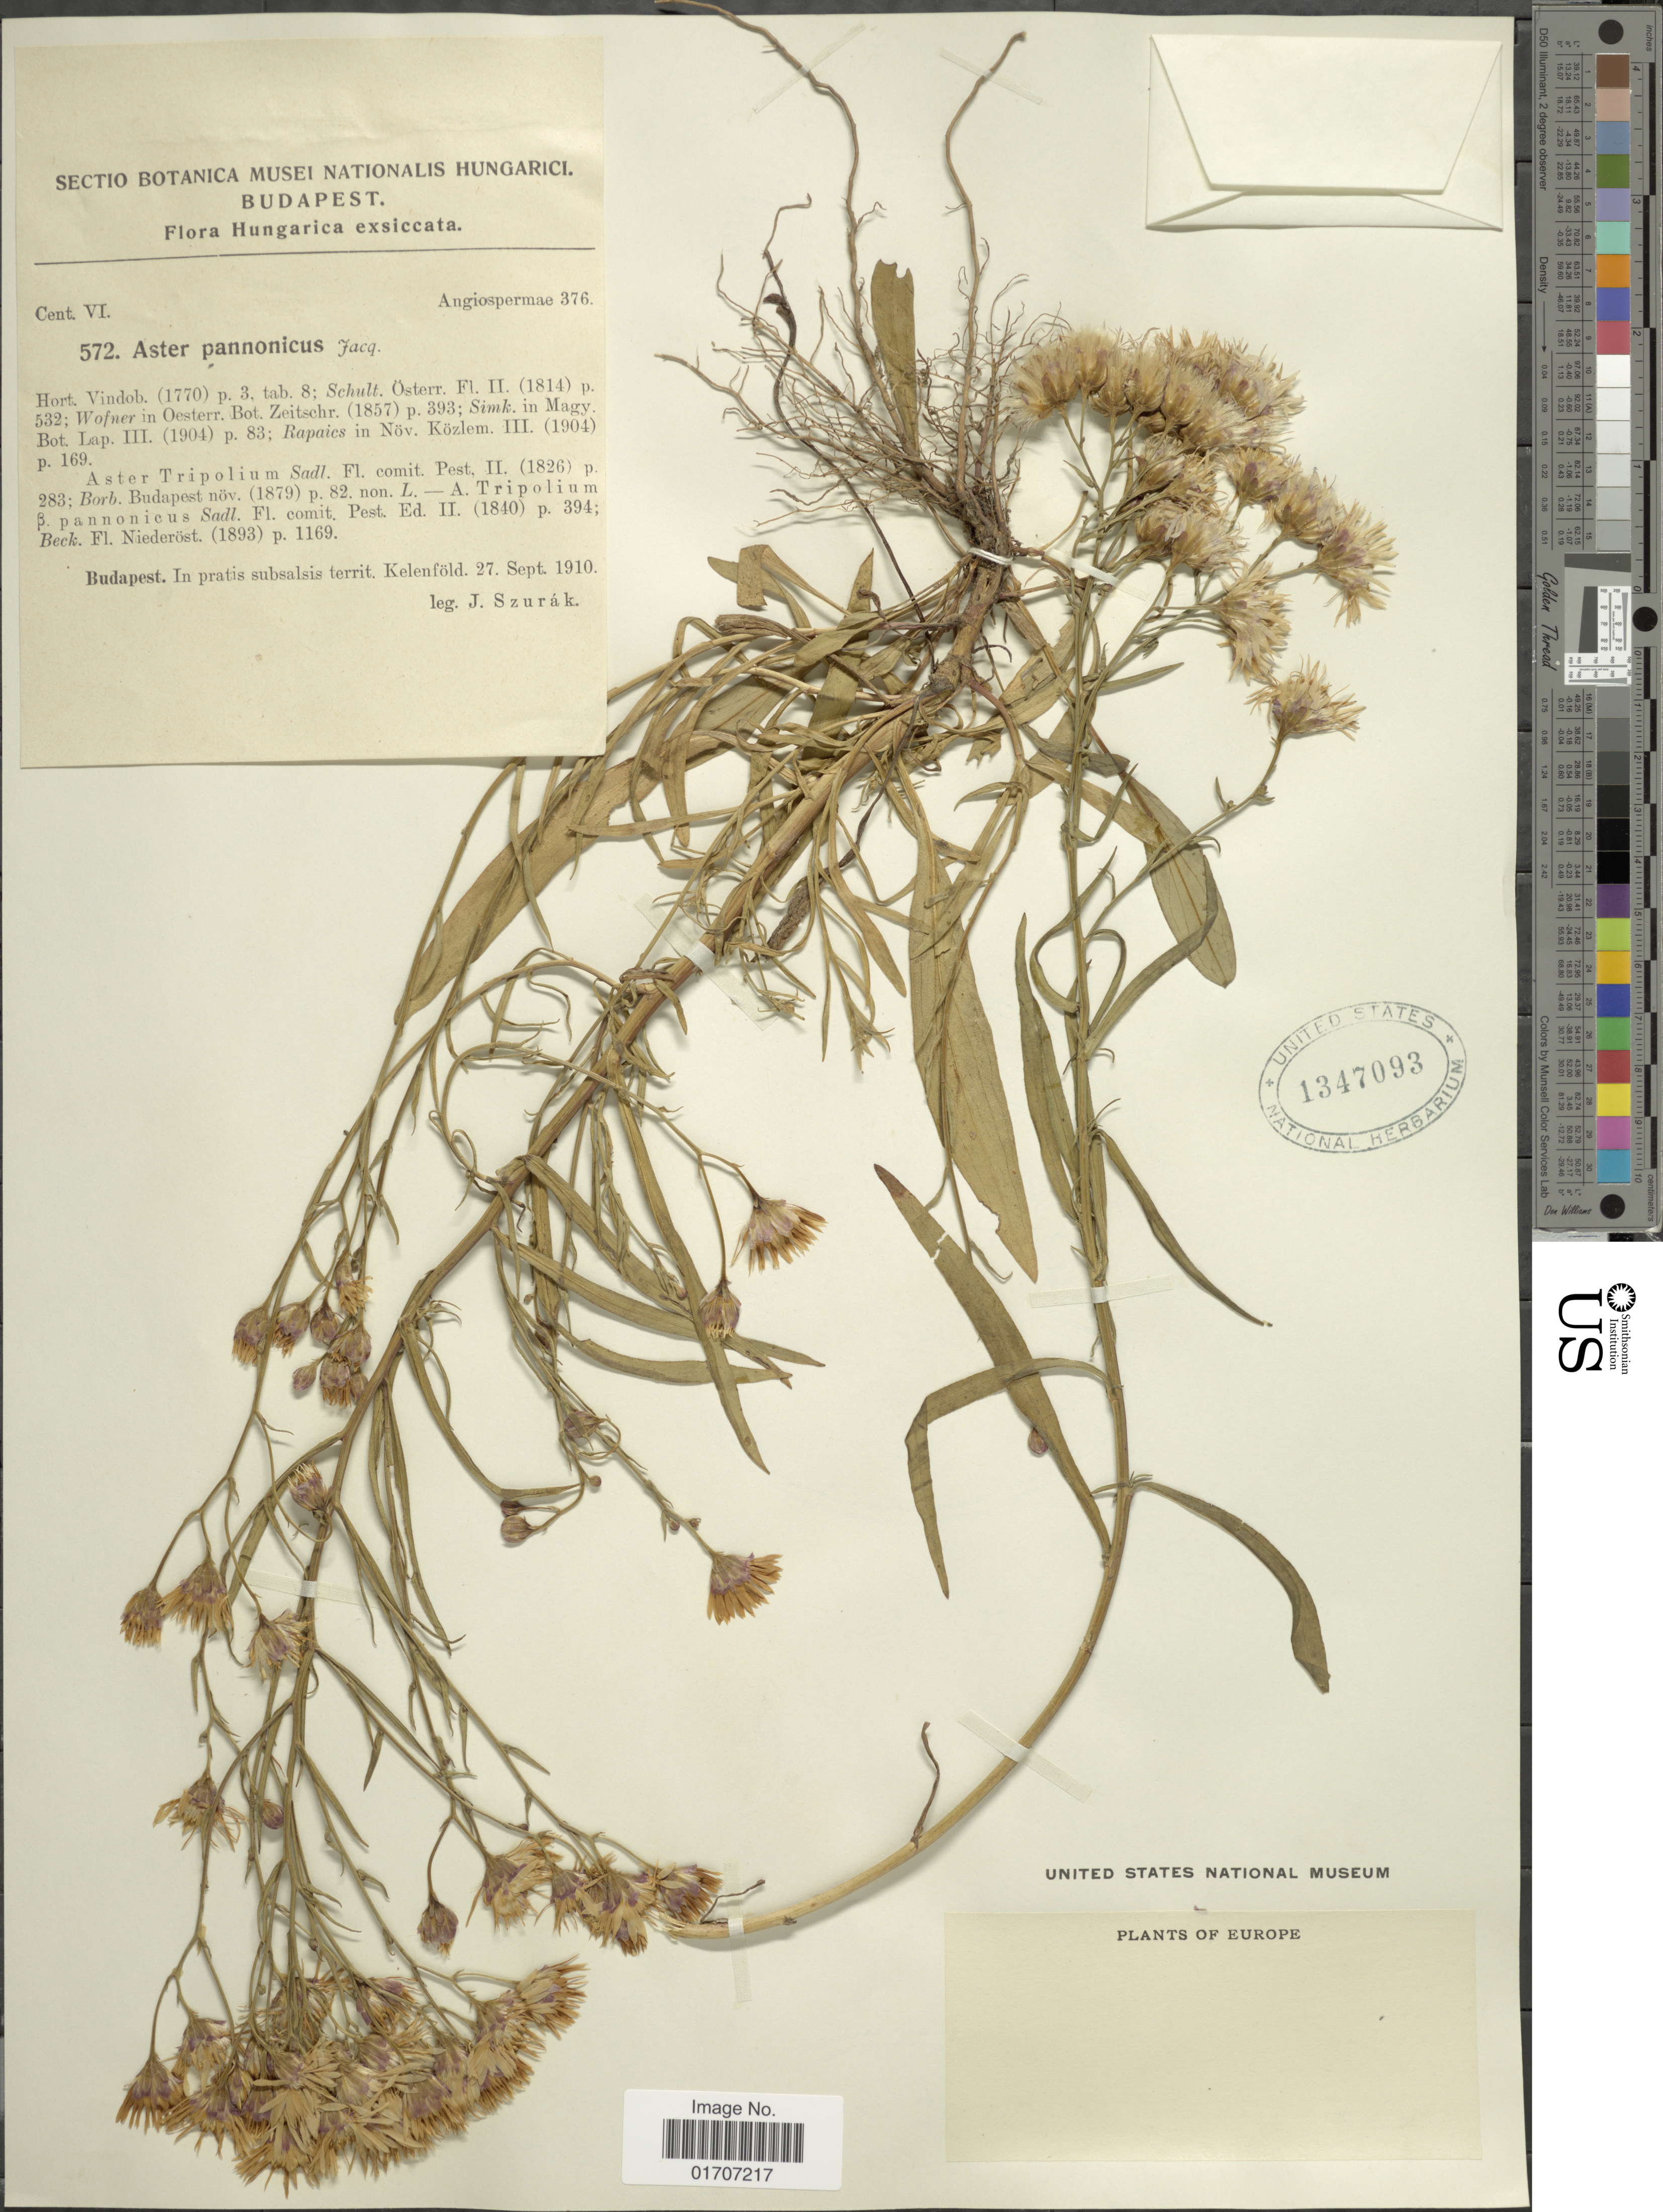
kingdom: Plantae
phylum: Tracheophyta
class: Magnoliopsida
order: Asterales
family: Asteraceae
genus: Tripolium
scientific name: Tripolium pannonicum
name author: (Jacq.) Dobrocz.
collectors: J. Szurak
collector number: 572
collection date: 1910-09-27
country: Hungary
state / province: Budapest, Capital District of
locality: In pratis subsalsis territ, Kelenfold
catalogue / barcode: US 1347093